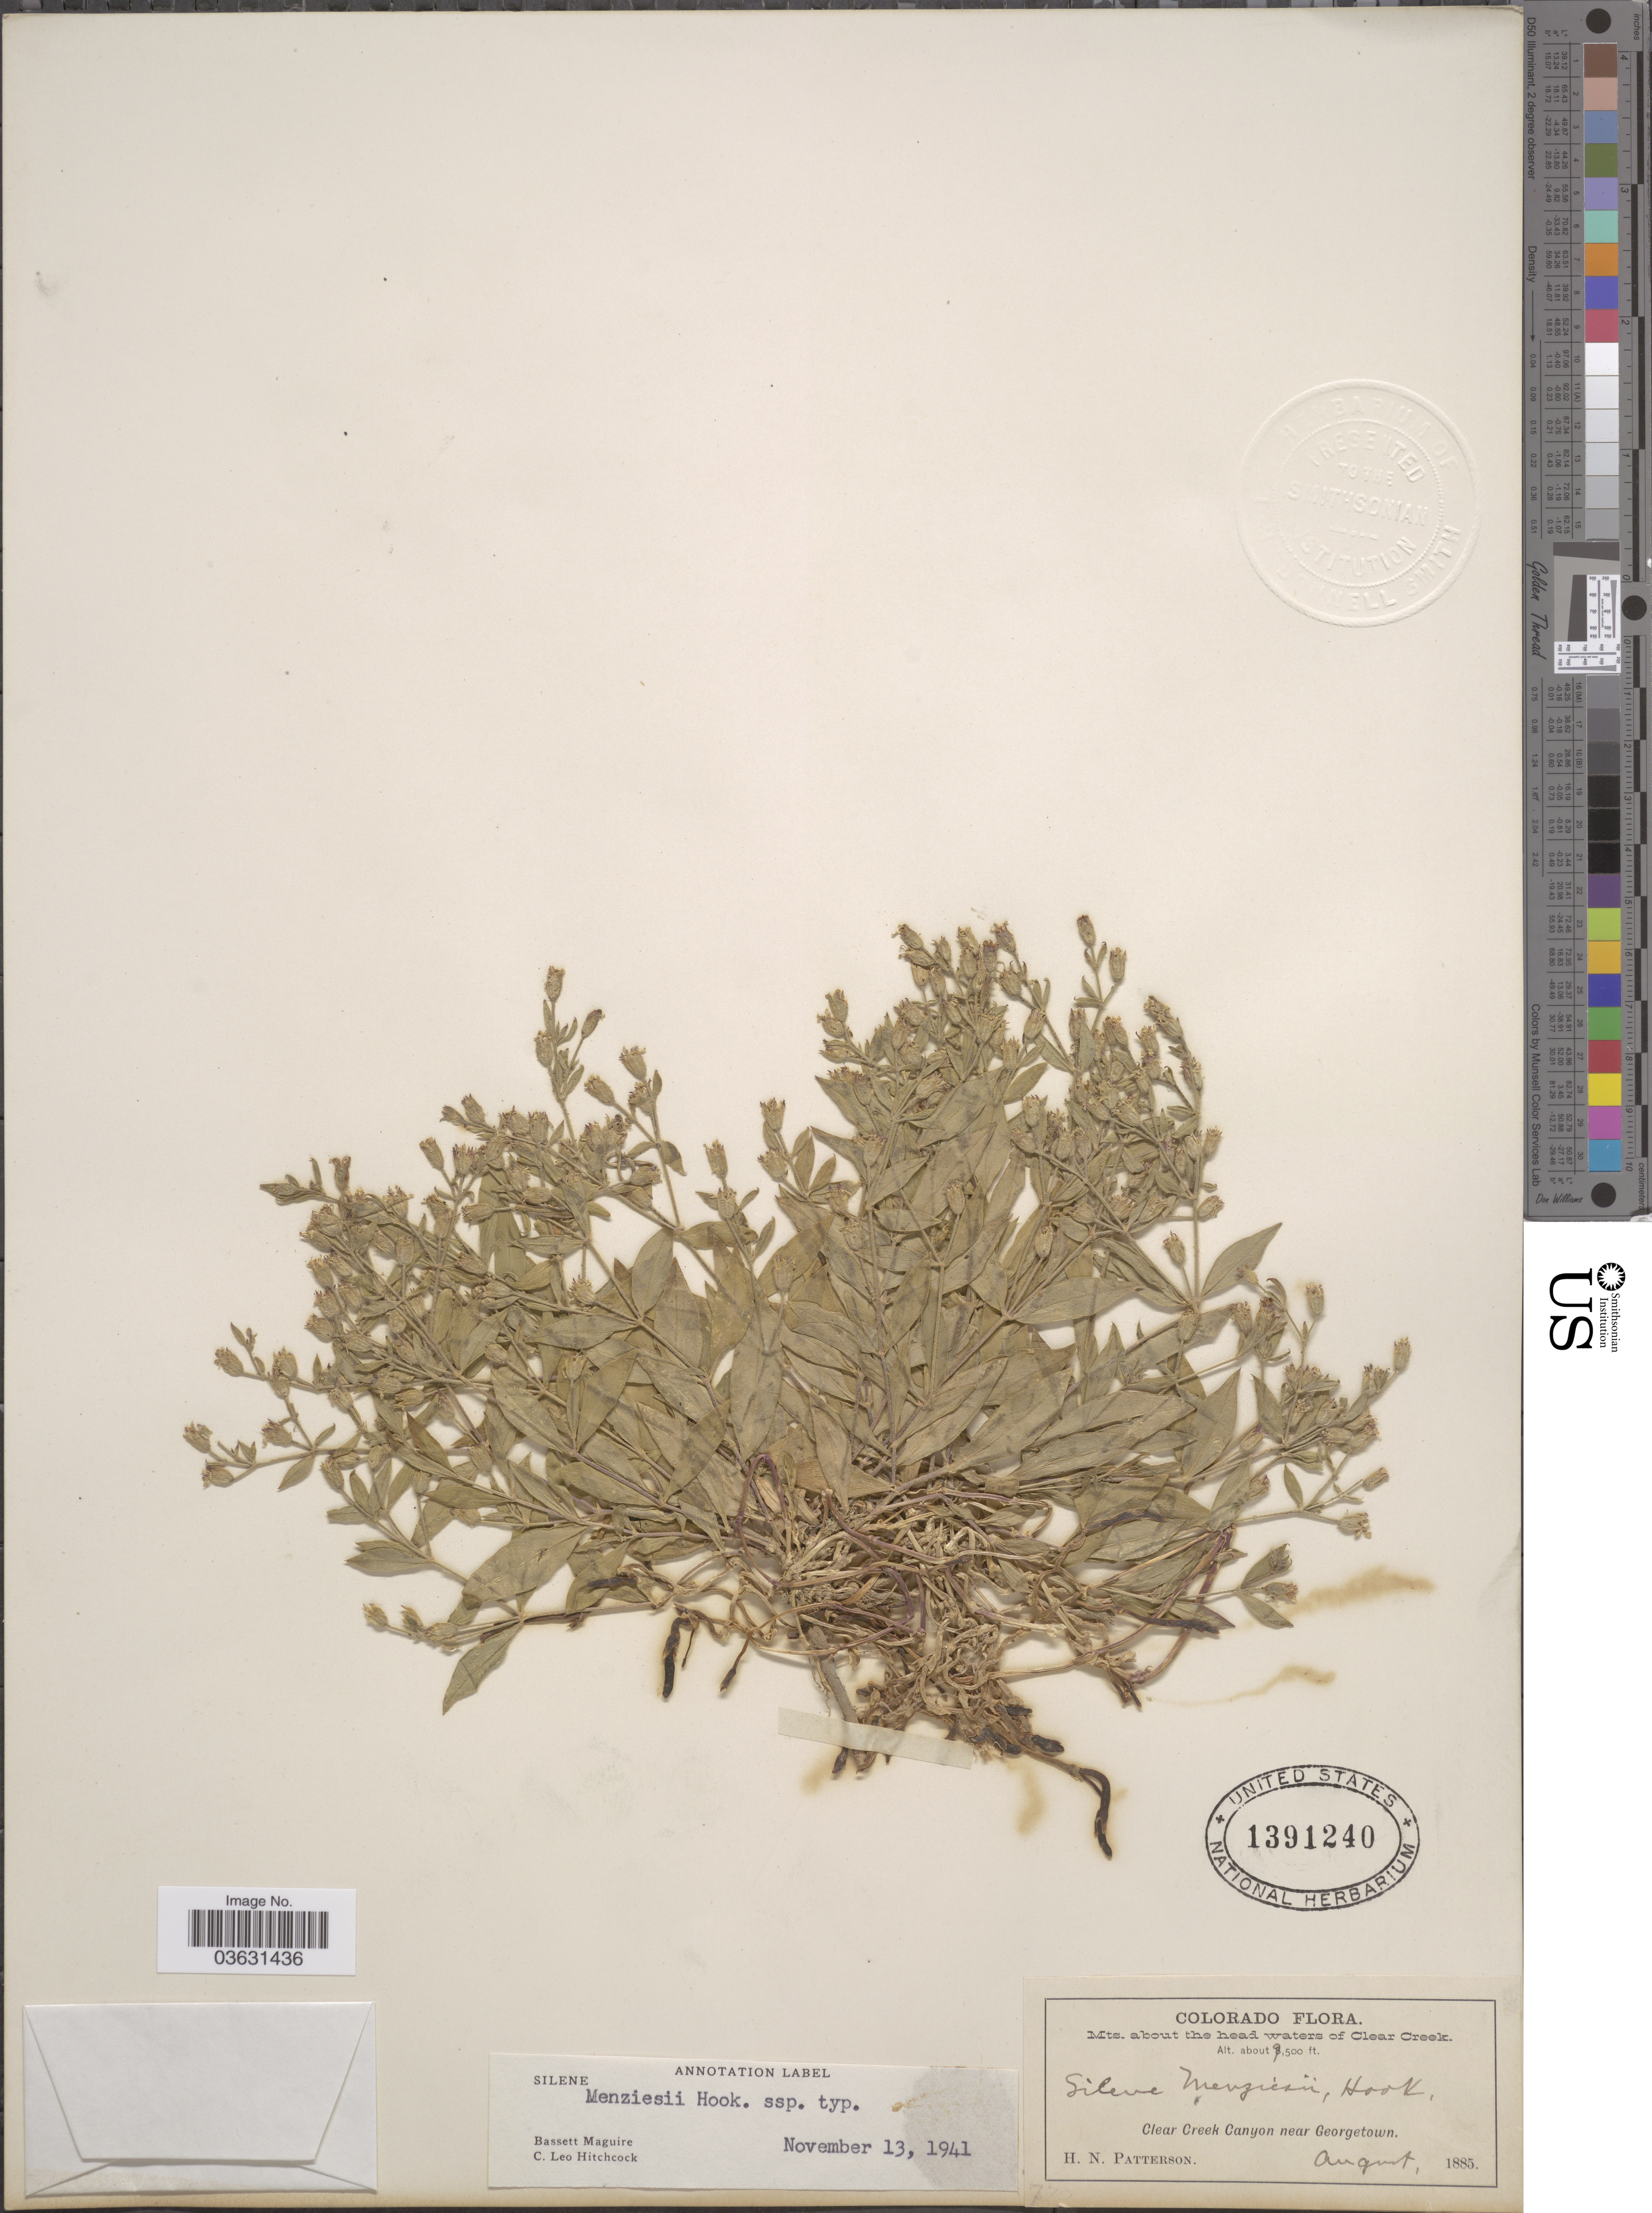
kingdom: Plantae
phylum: Tracheophyta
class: Magnoliopsida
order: Caryophyllales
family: Caryophyllaceae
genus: Silene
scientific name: Silene menziesii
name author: Hook.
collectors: H. N. Patterson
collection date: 1885-08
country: United States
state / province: Colorado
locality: Mts. about the head waters of Clear Creek. Clear Creek Canyon near Georgetown.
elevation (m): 2896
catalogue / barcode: US 1391240